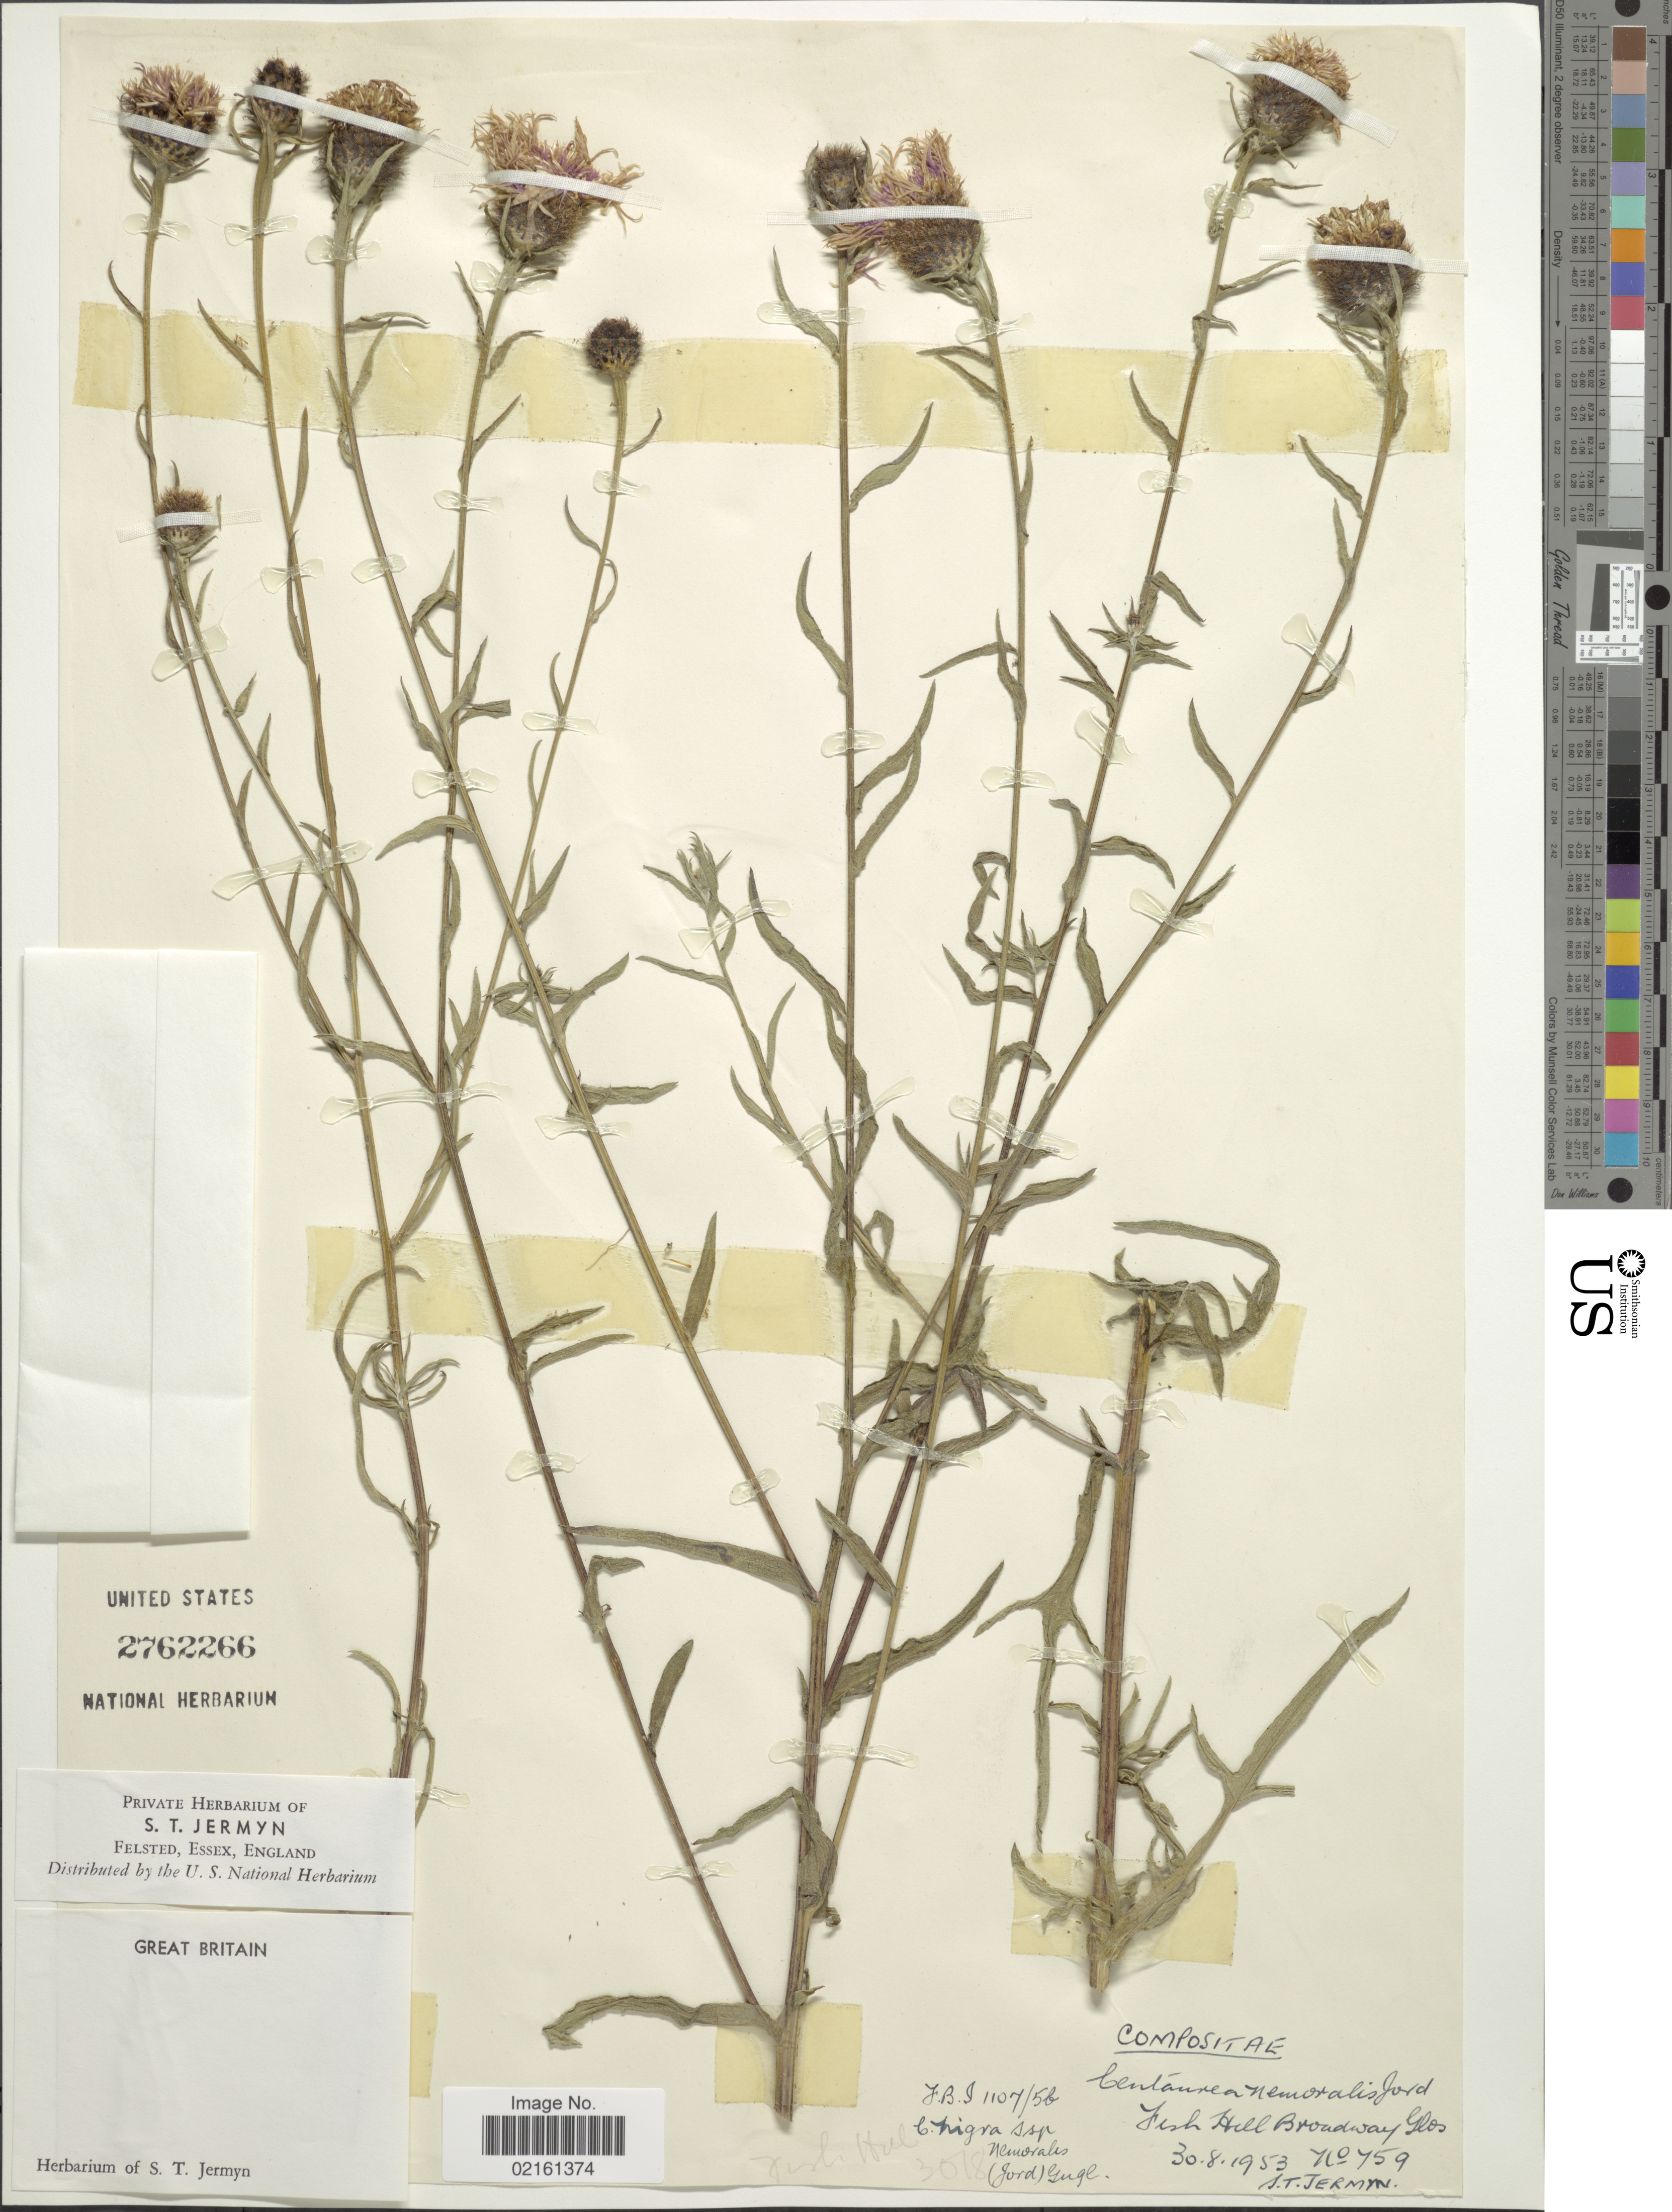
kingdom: Plantae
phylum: Tracheophyta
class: Magnoliopsida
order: Asterales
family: Asteraceae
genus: Centaurea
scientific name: Centaurea nigra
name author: L.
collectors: S. Jermyn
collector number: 759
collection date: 1953-08-30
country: United Kingdom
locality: Great Britain, Fish Hill Broadway Glos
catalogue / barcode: US 2762266